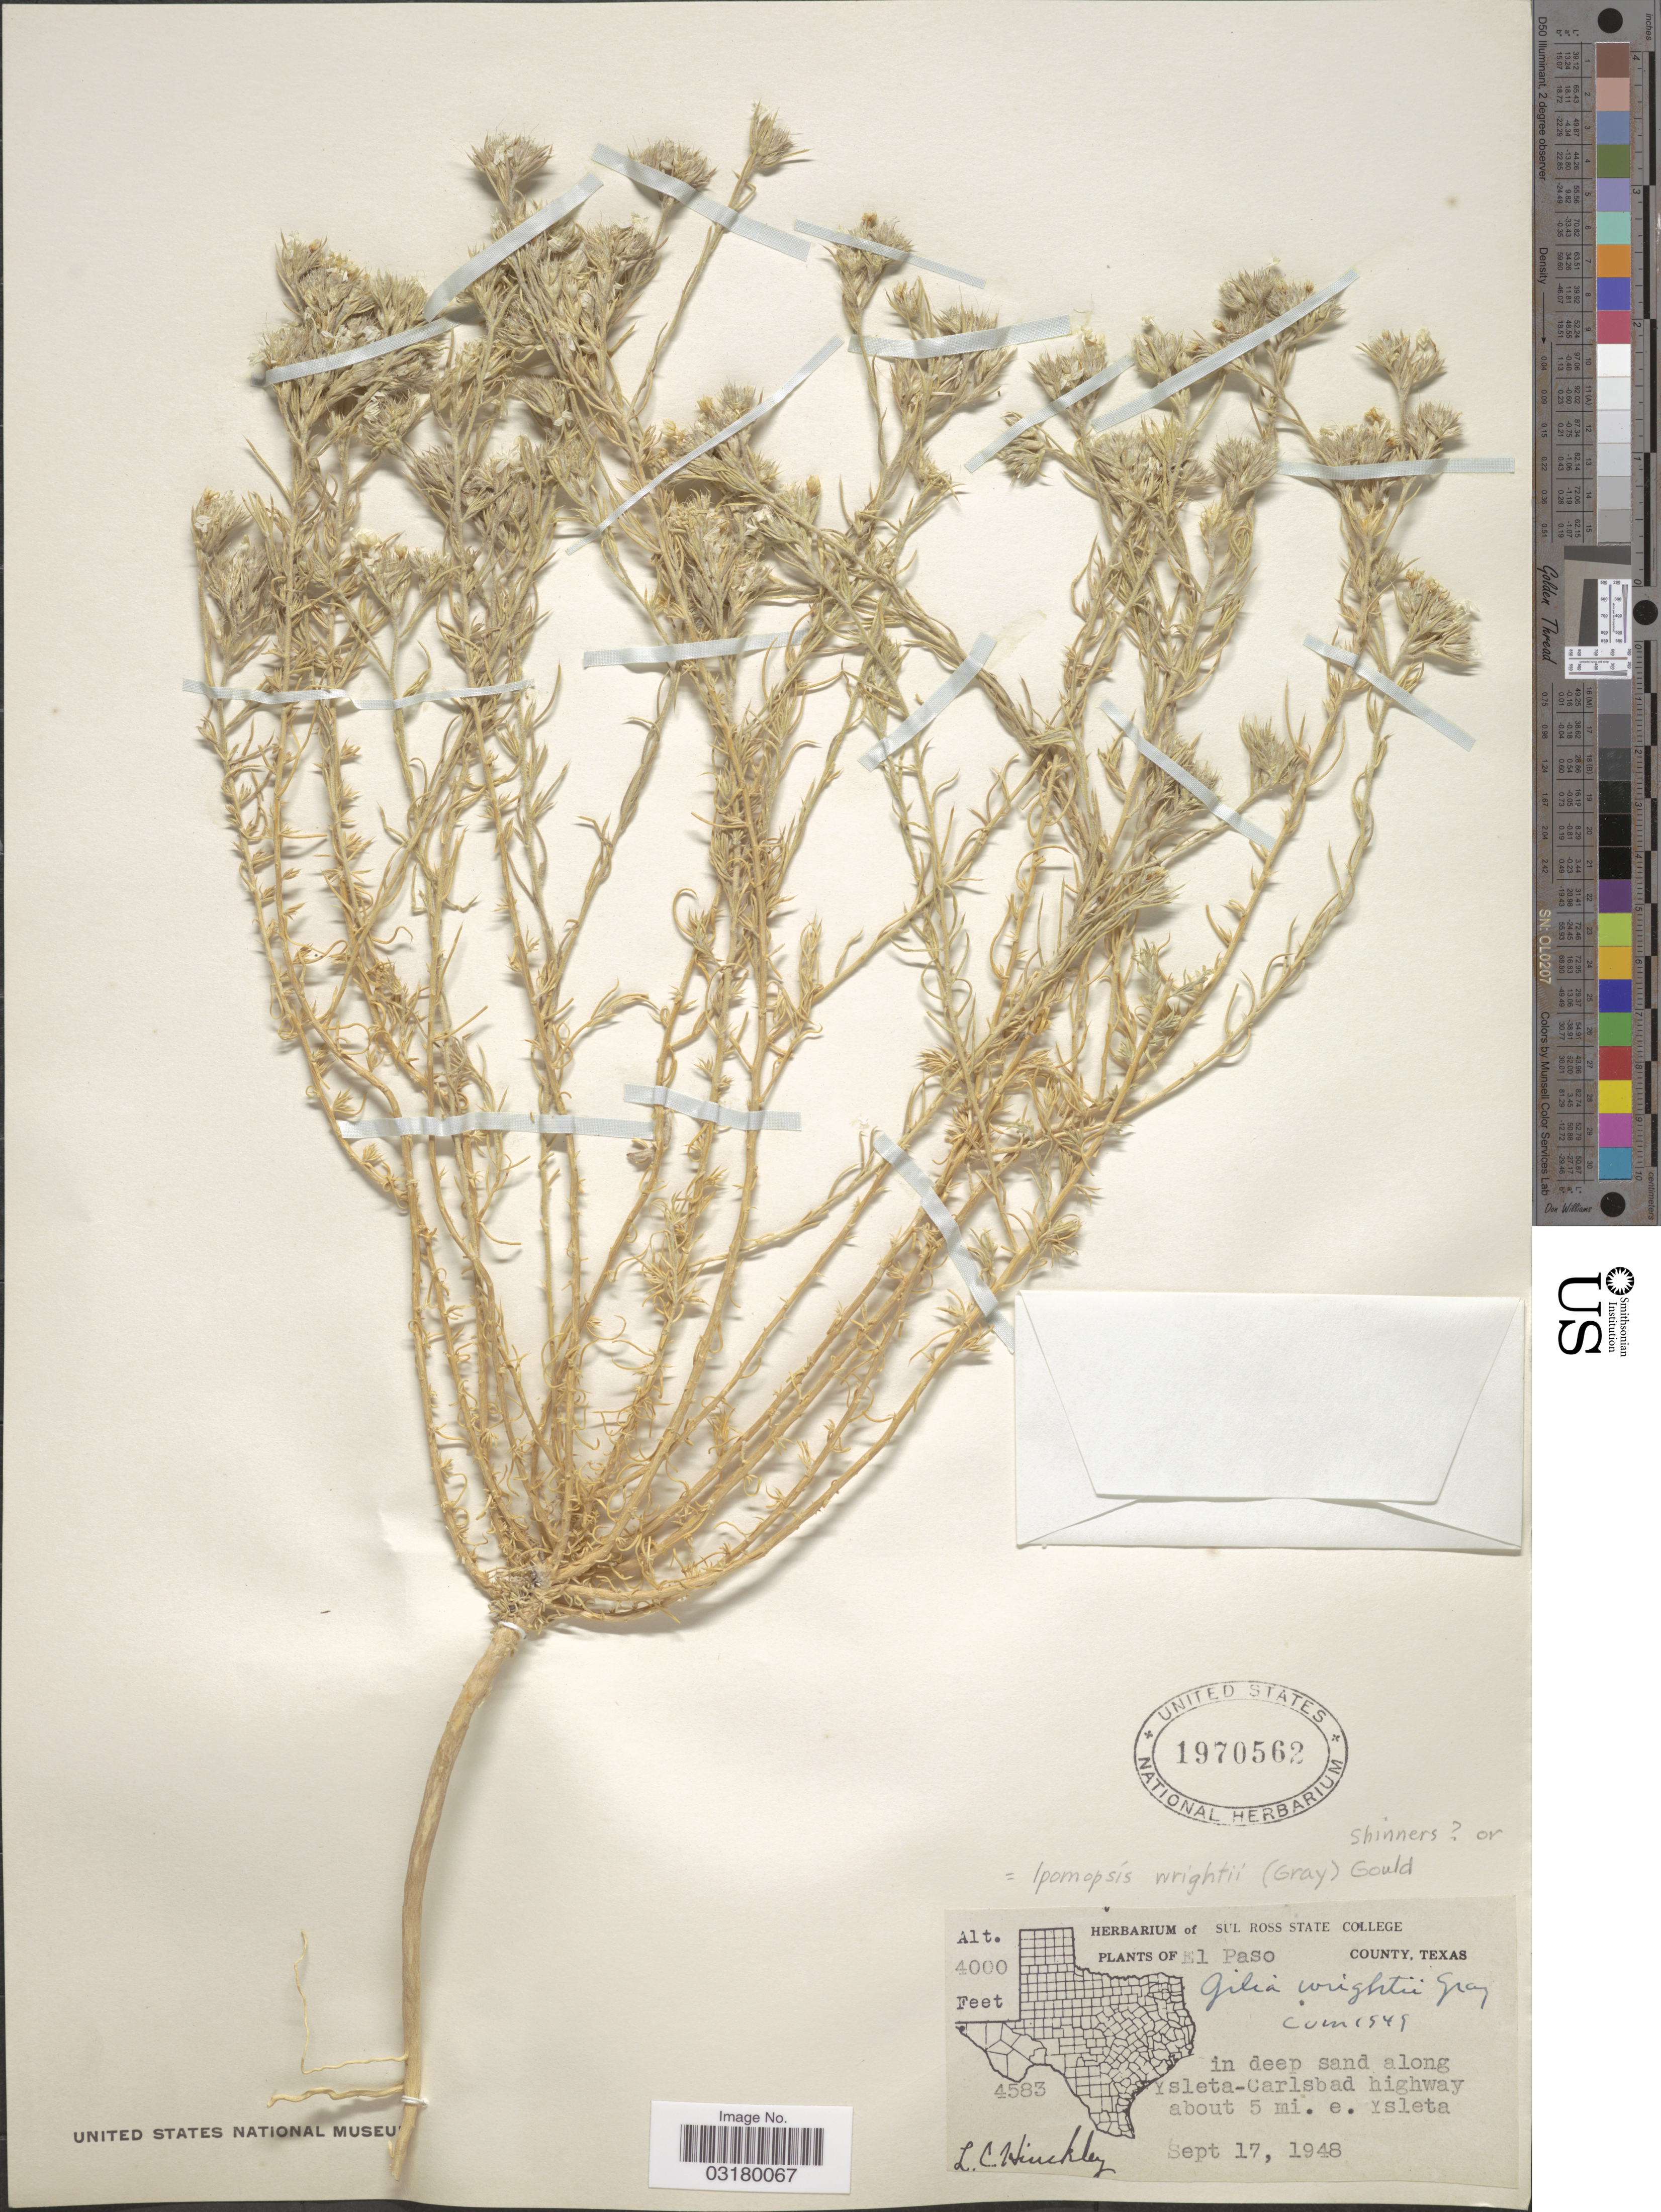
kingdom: Plantae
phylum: Tracheophyta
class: Magnoliopsida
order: Ericales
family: Polemoniaceae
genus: Ipomopsis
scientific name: Ipomopsis wrightii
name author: (A. Gray) Shinners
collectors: L. Hinckley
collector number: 4583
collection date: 1948-09-17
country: United States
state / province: Texas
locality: El Paso County. In deep sand along Ysleta-Carlsbad highway about 5 mi. e. Ysleta.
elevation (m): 1219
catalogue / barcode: US 1970562